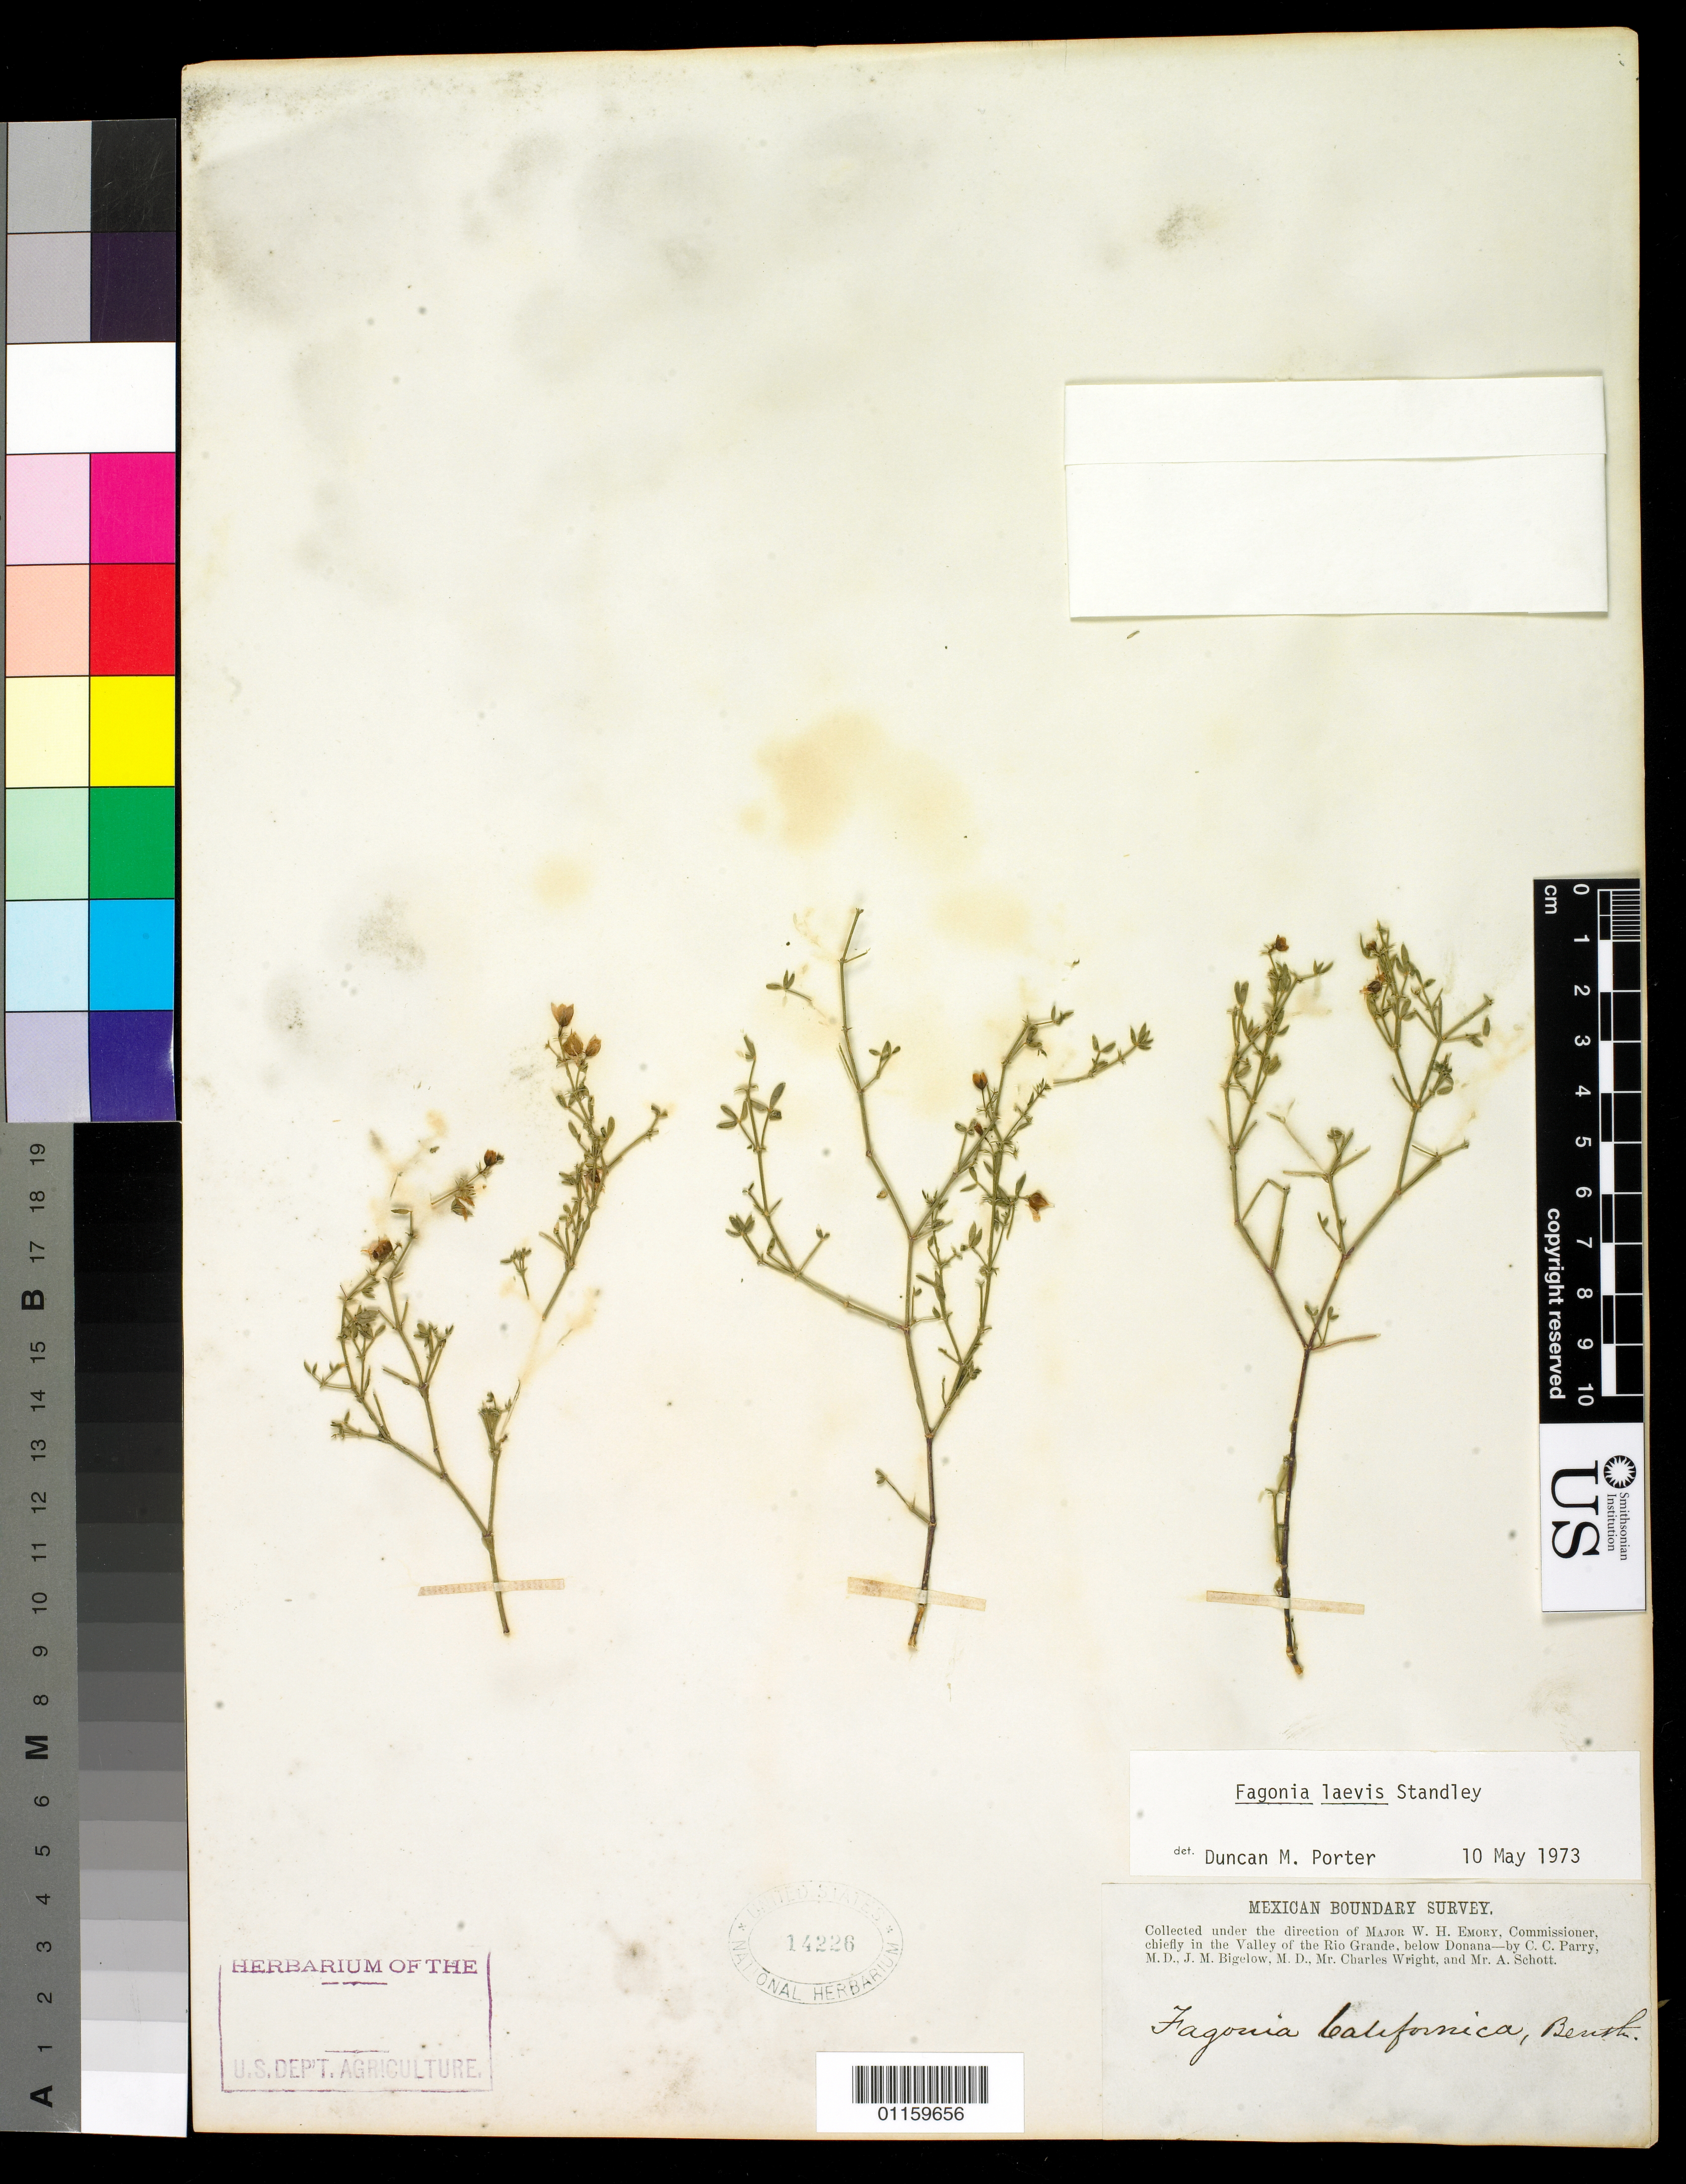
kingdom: Plantae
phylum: Tracheophyta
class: Magnoliopsida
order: Zygophyllales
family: Zygophyllaceae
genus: Fagonia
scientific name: Fagonia laevis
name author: Standl.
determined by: Porter, D. M.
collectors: C. C. Parry, J. M. Bigelow, C. Wright & A. C. V. Schott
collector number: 2820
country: United States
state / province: New Mexico / Texas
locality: Valley of the Rio Grande, below Doñana.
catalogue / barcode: US 14226